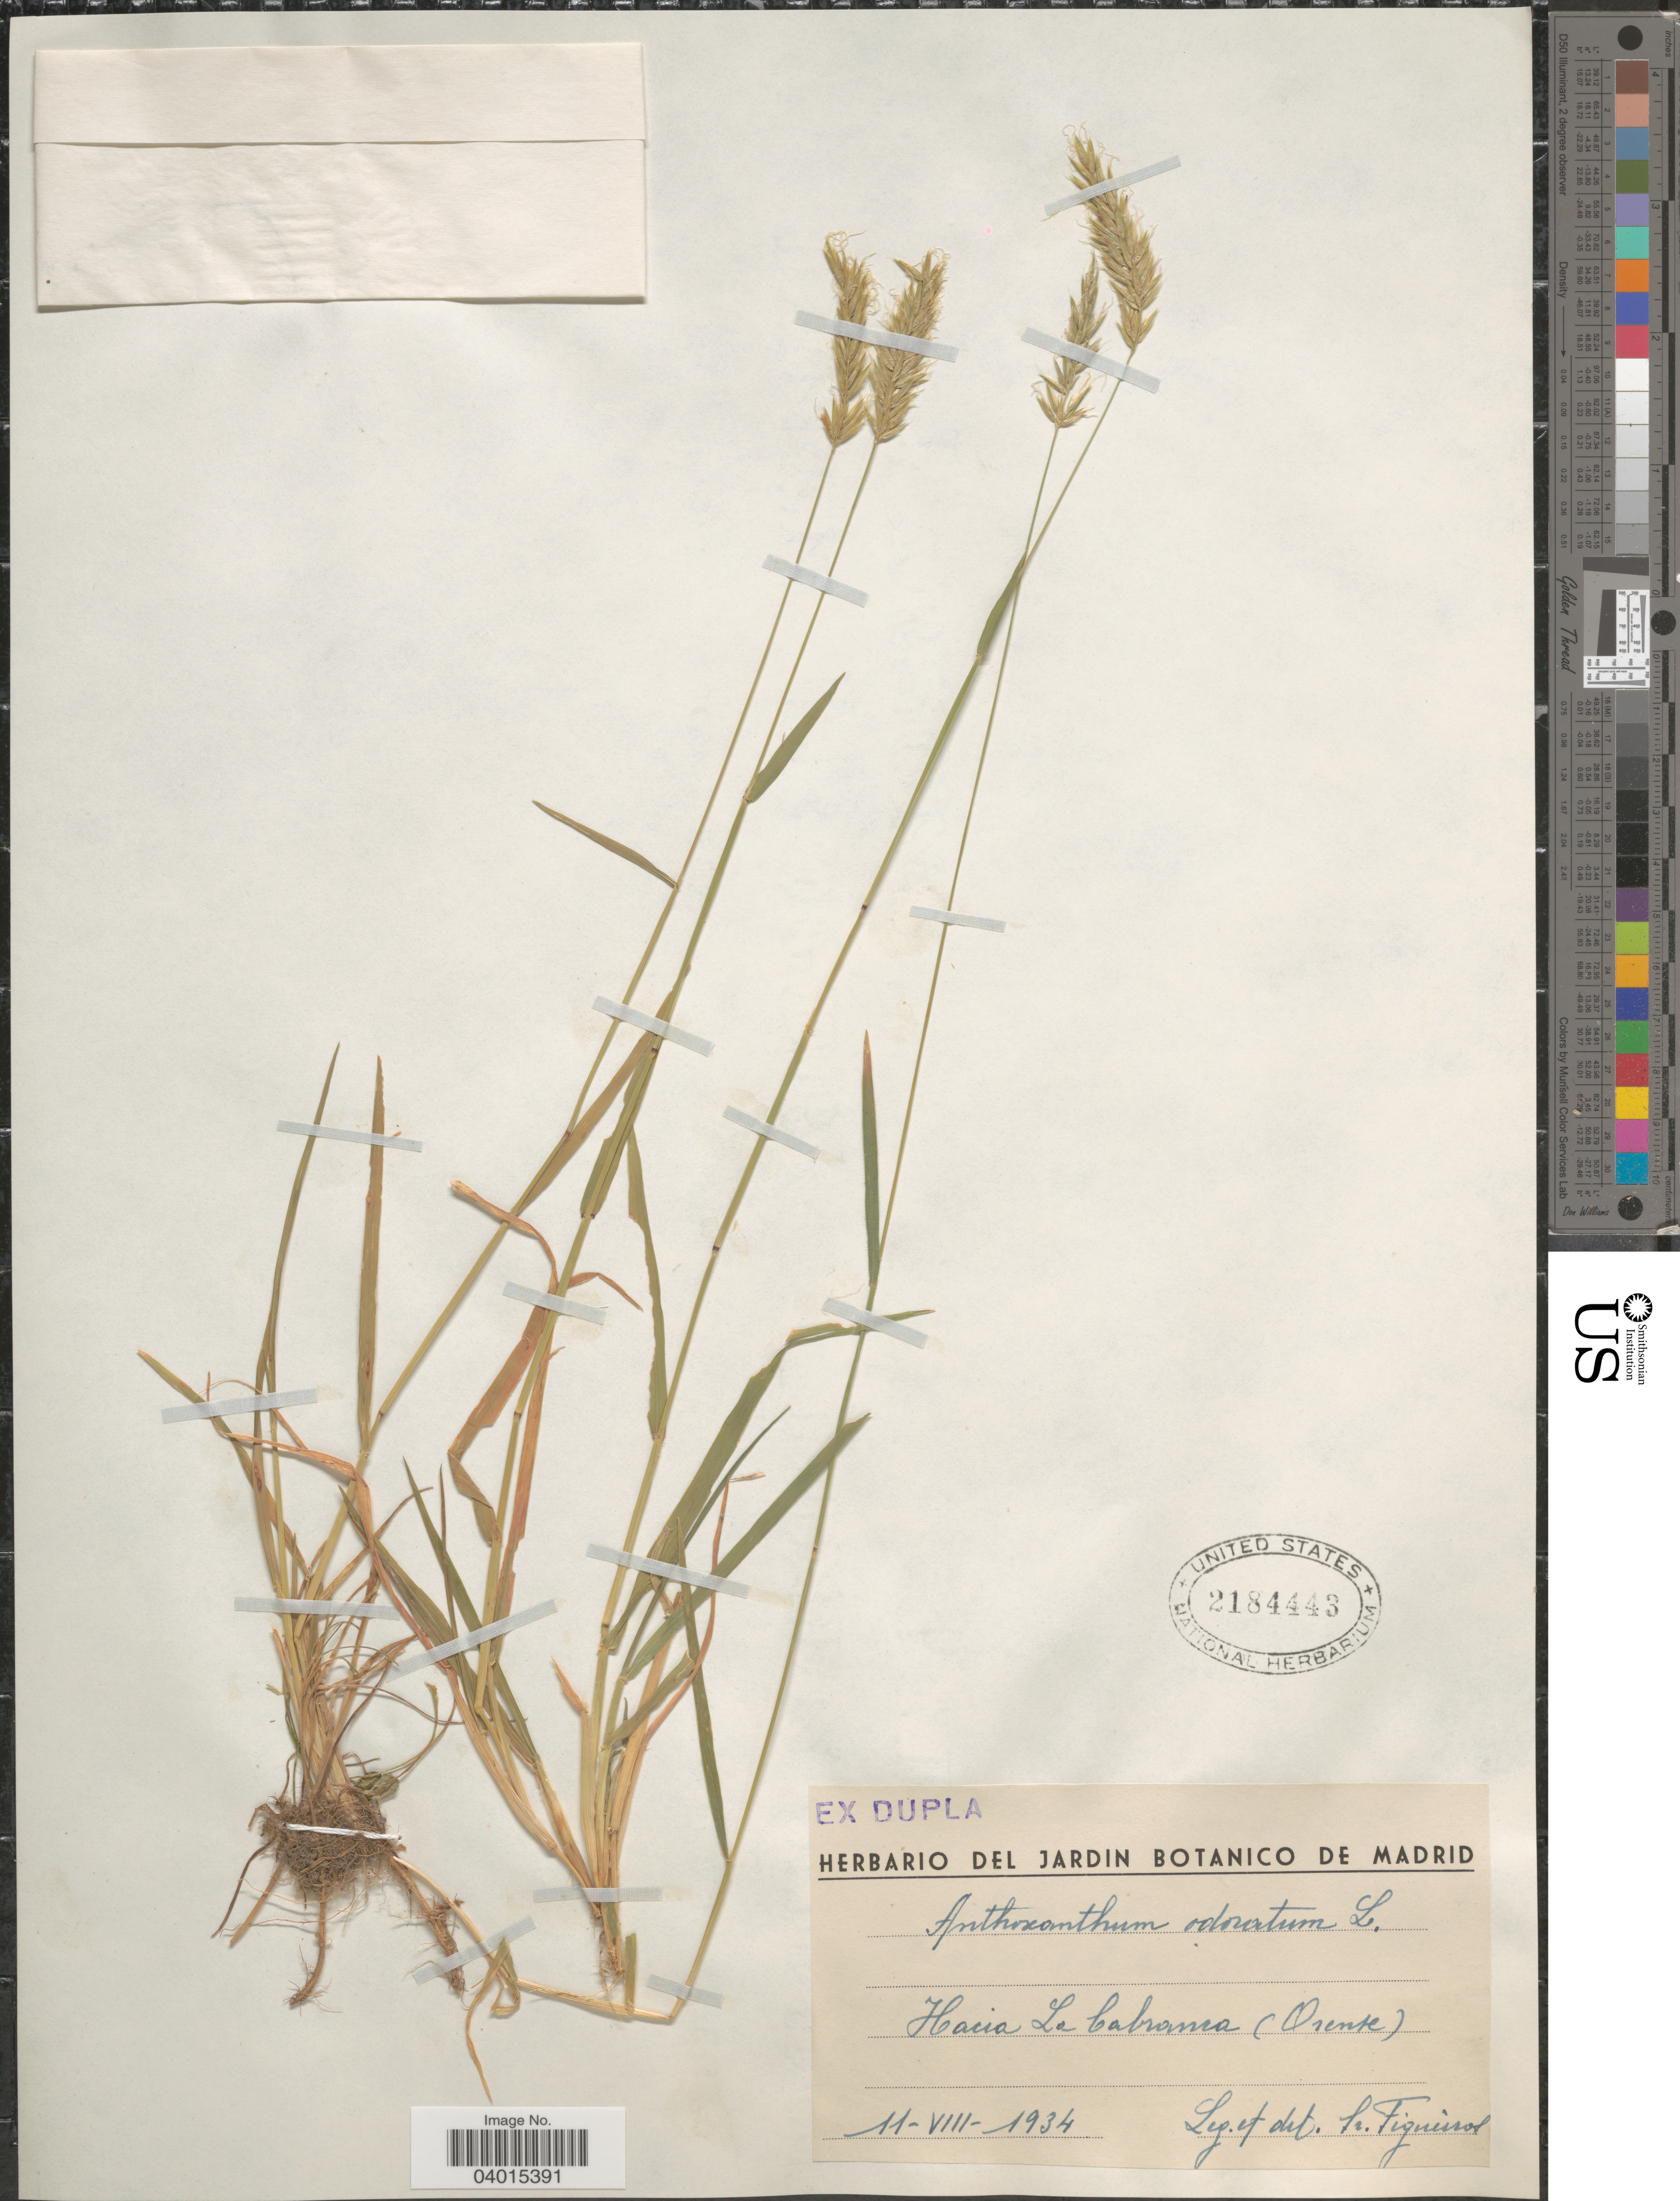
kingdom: Plantae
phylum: Tracheophyta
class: Liliopsida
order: Poales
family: Poaceae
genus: Anthoxanthum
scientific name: Anthoxanthum odoratum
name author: L.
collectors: -. Figueiras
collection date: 1934-08-11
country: Spain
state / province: Madrid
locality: Hacia La Cabrama (Orente).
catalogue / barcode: US 2184443